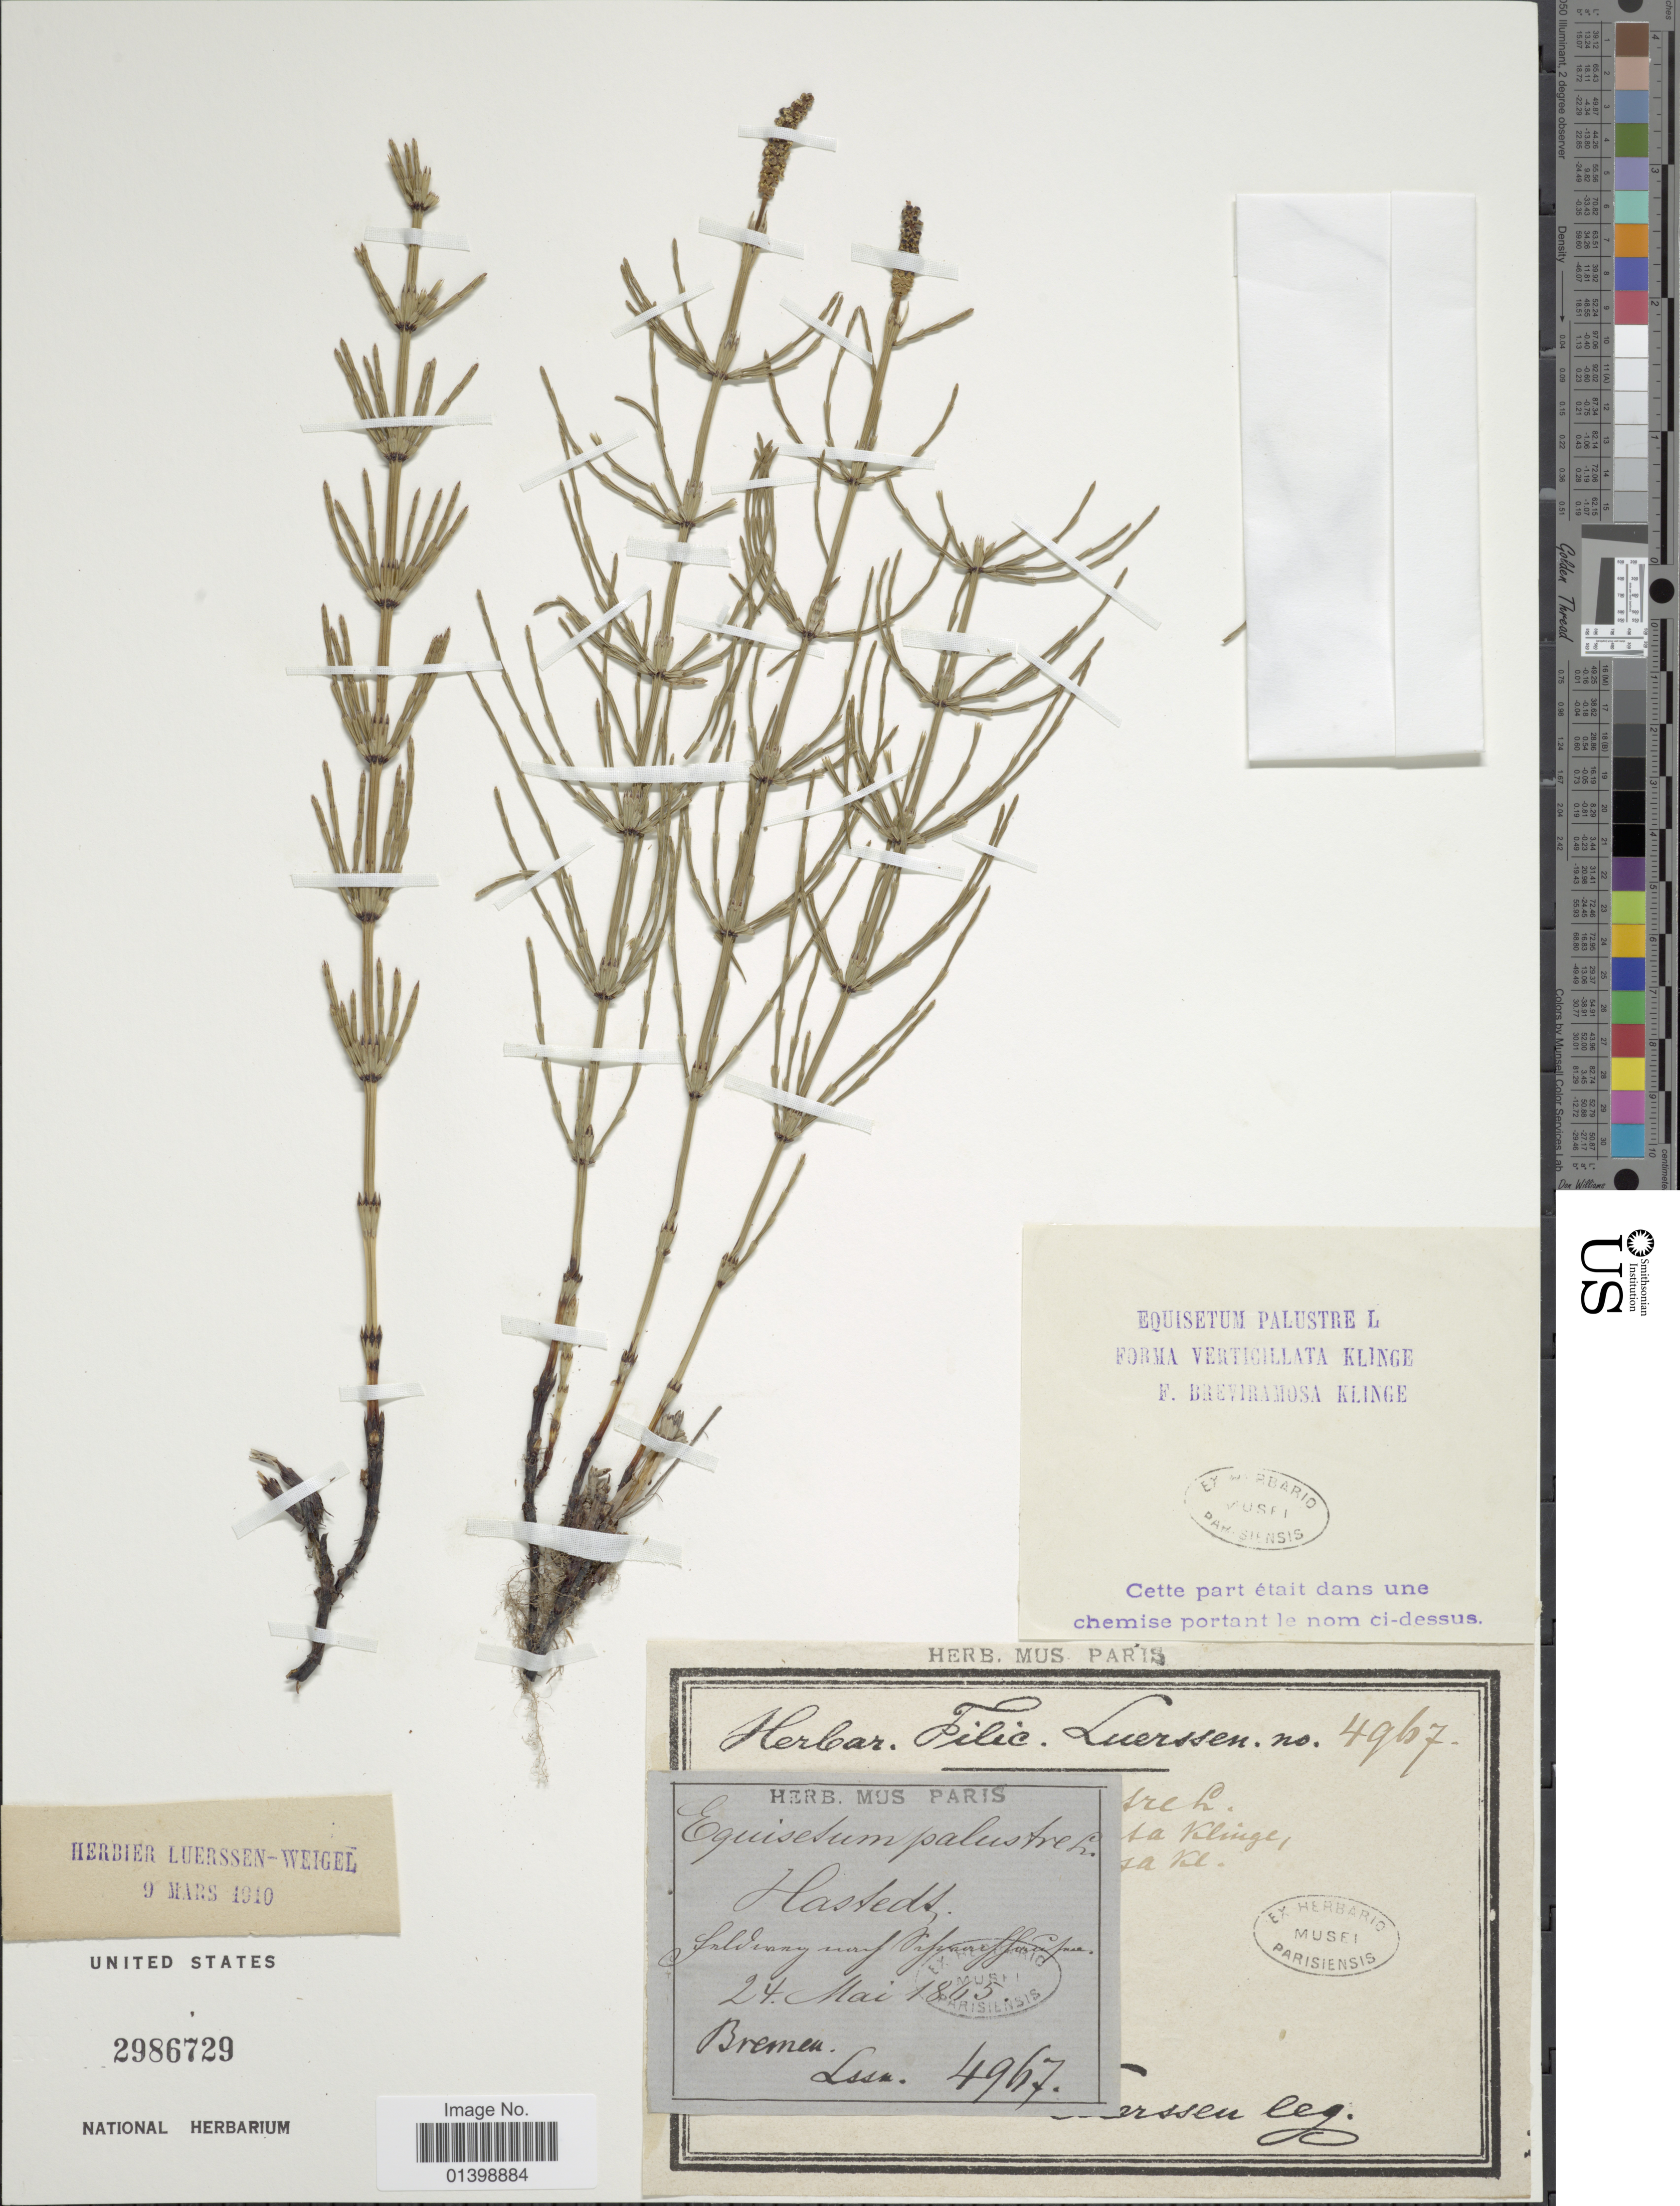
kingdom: Plantae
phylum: Tracheophyta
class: Polypodiopsida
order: Equisetales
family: Equisetaceae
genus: Equisetum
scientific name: Equisetum palustre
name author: L.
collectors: Luerssen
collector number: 4967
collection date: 1865-05-24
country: Germany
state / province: Bremen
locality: Bremen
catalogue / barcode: US 2986729